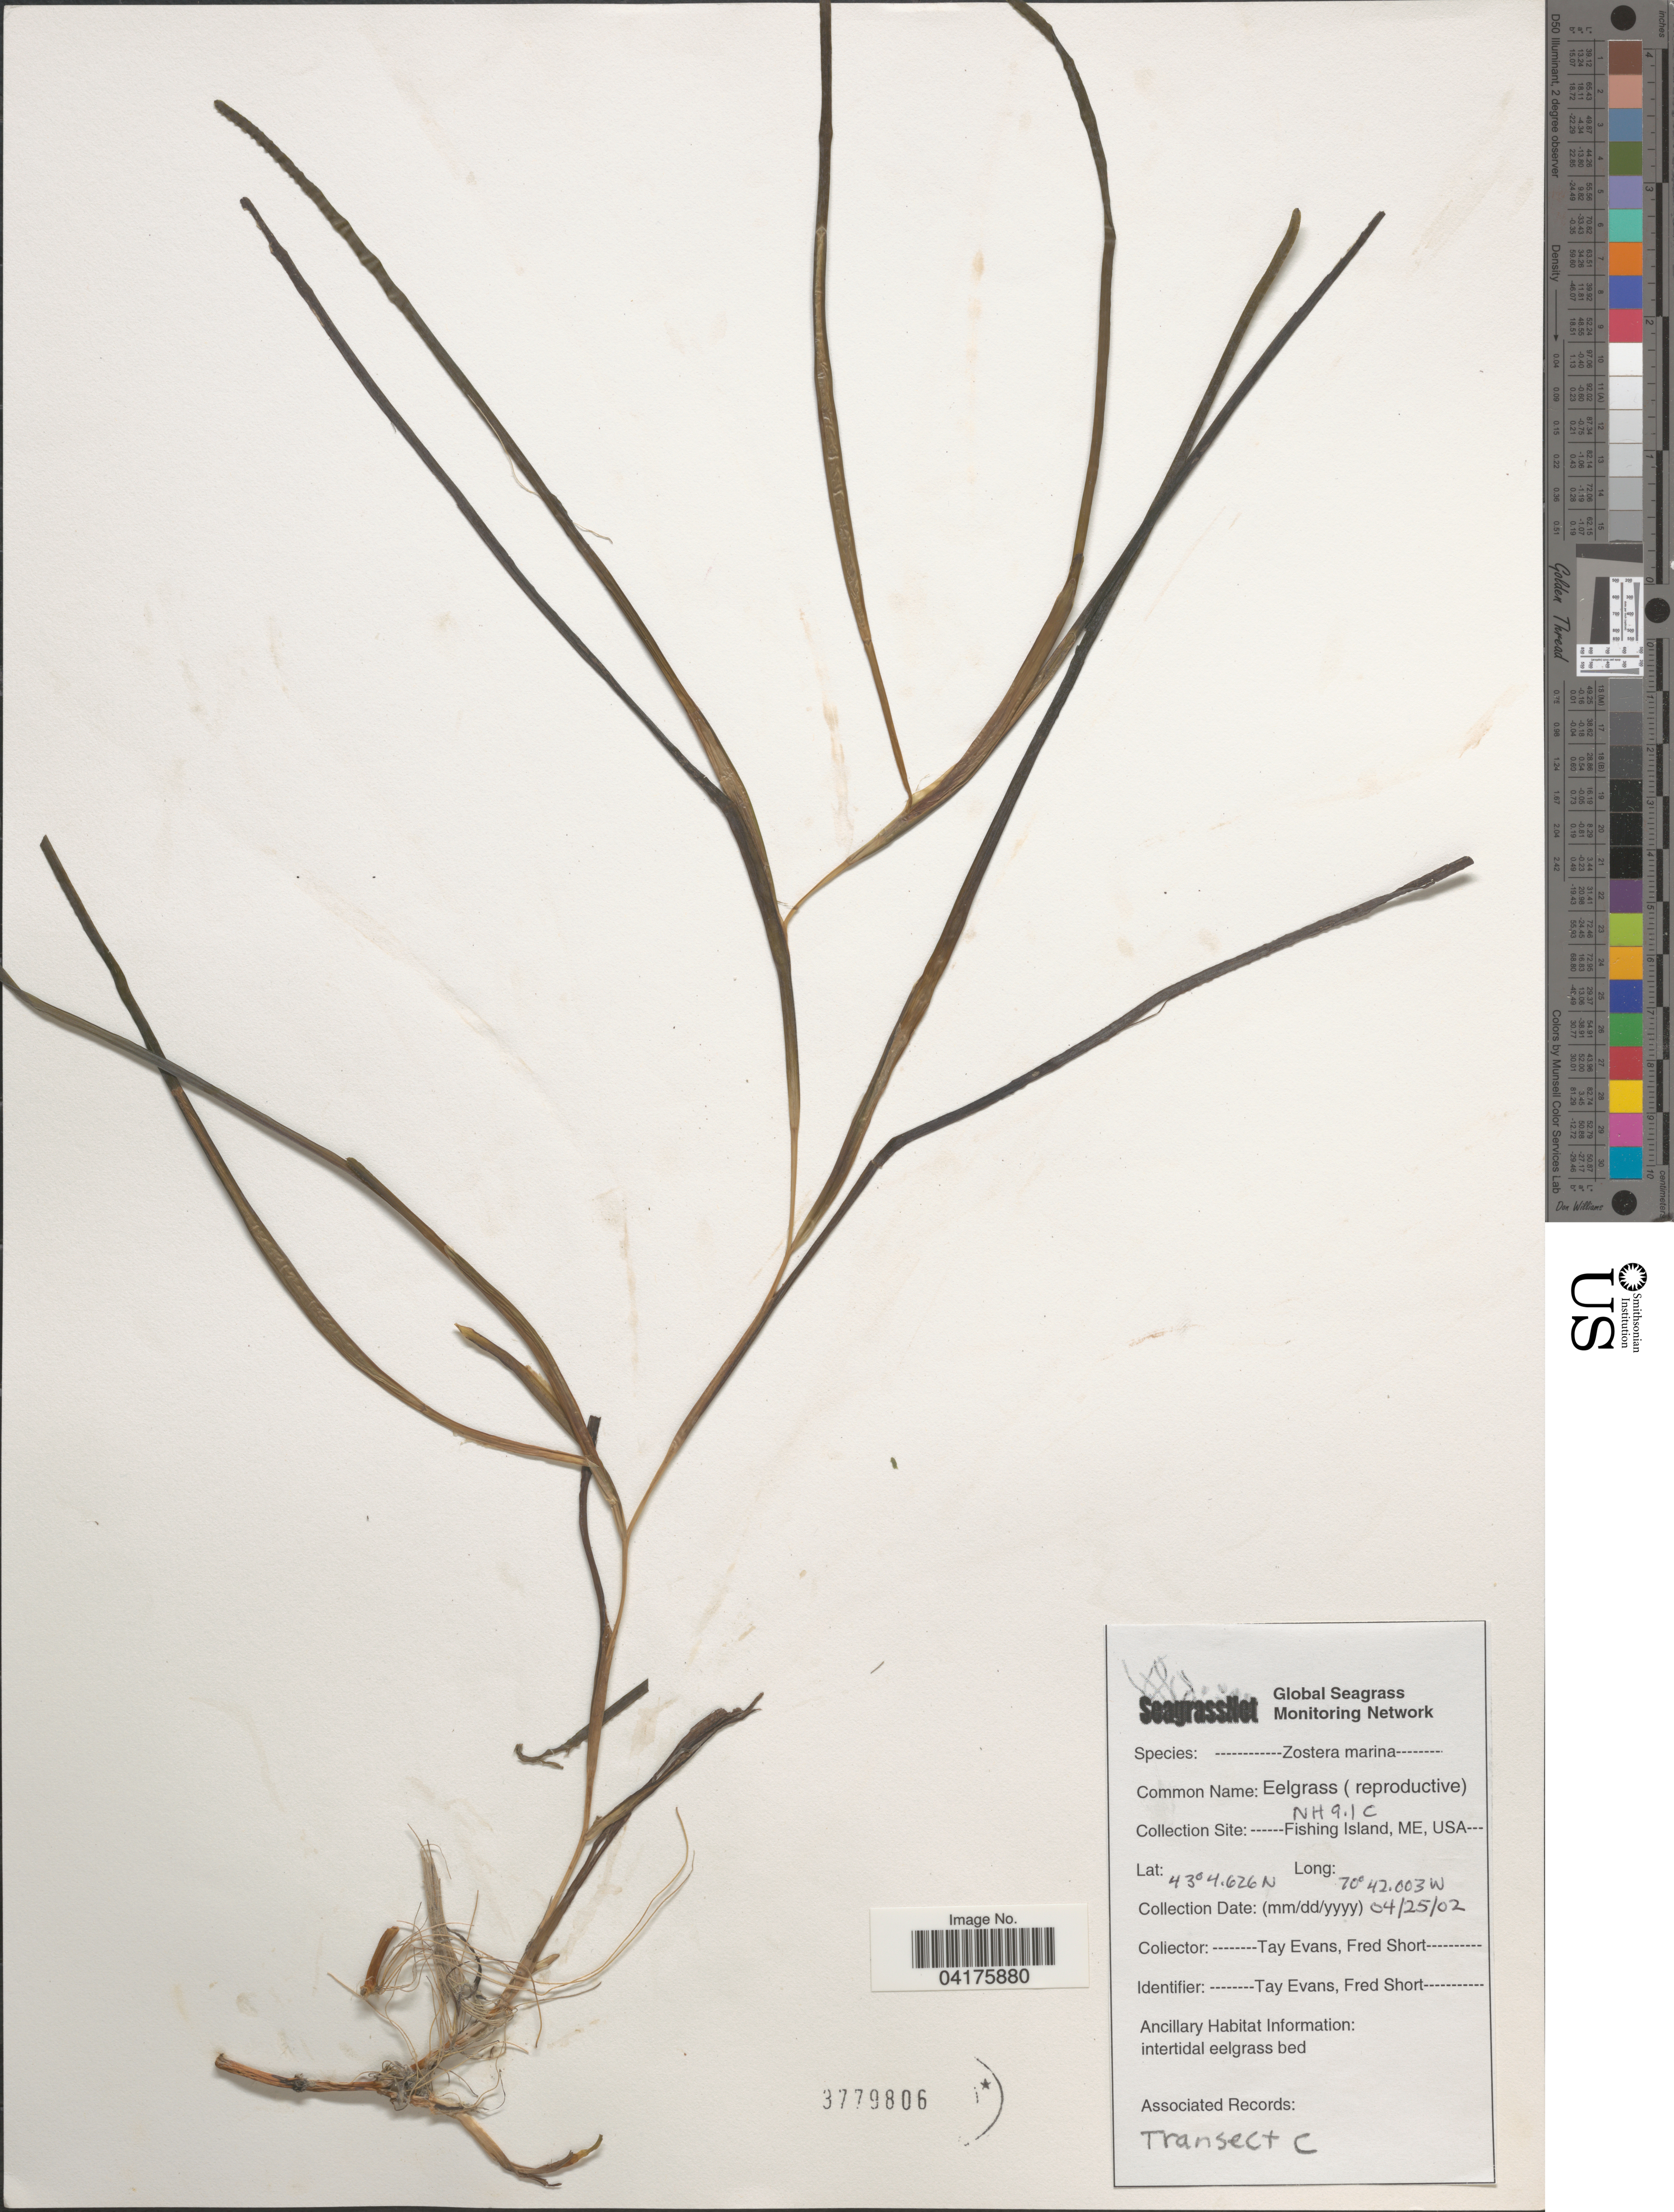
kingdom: Plantae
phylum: Tracheophyta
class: Liliopsida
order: Alismatales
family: Zosteraceae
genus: Zostera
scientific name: Zostera marina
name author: L.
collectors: T. Evans & F. Short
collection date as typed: Transcribed d/m/y: 25/4/2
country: United States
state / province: Maine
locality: NH 9.1C Fishing Island.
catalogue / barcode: US 3779806